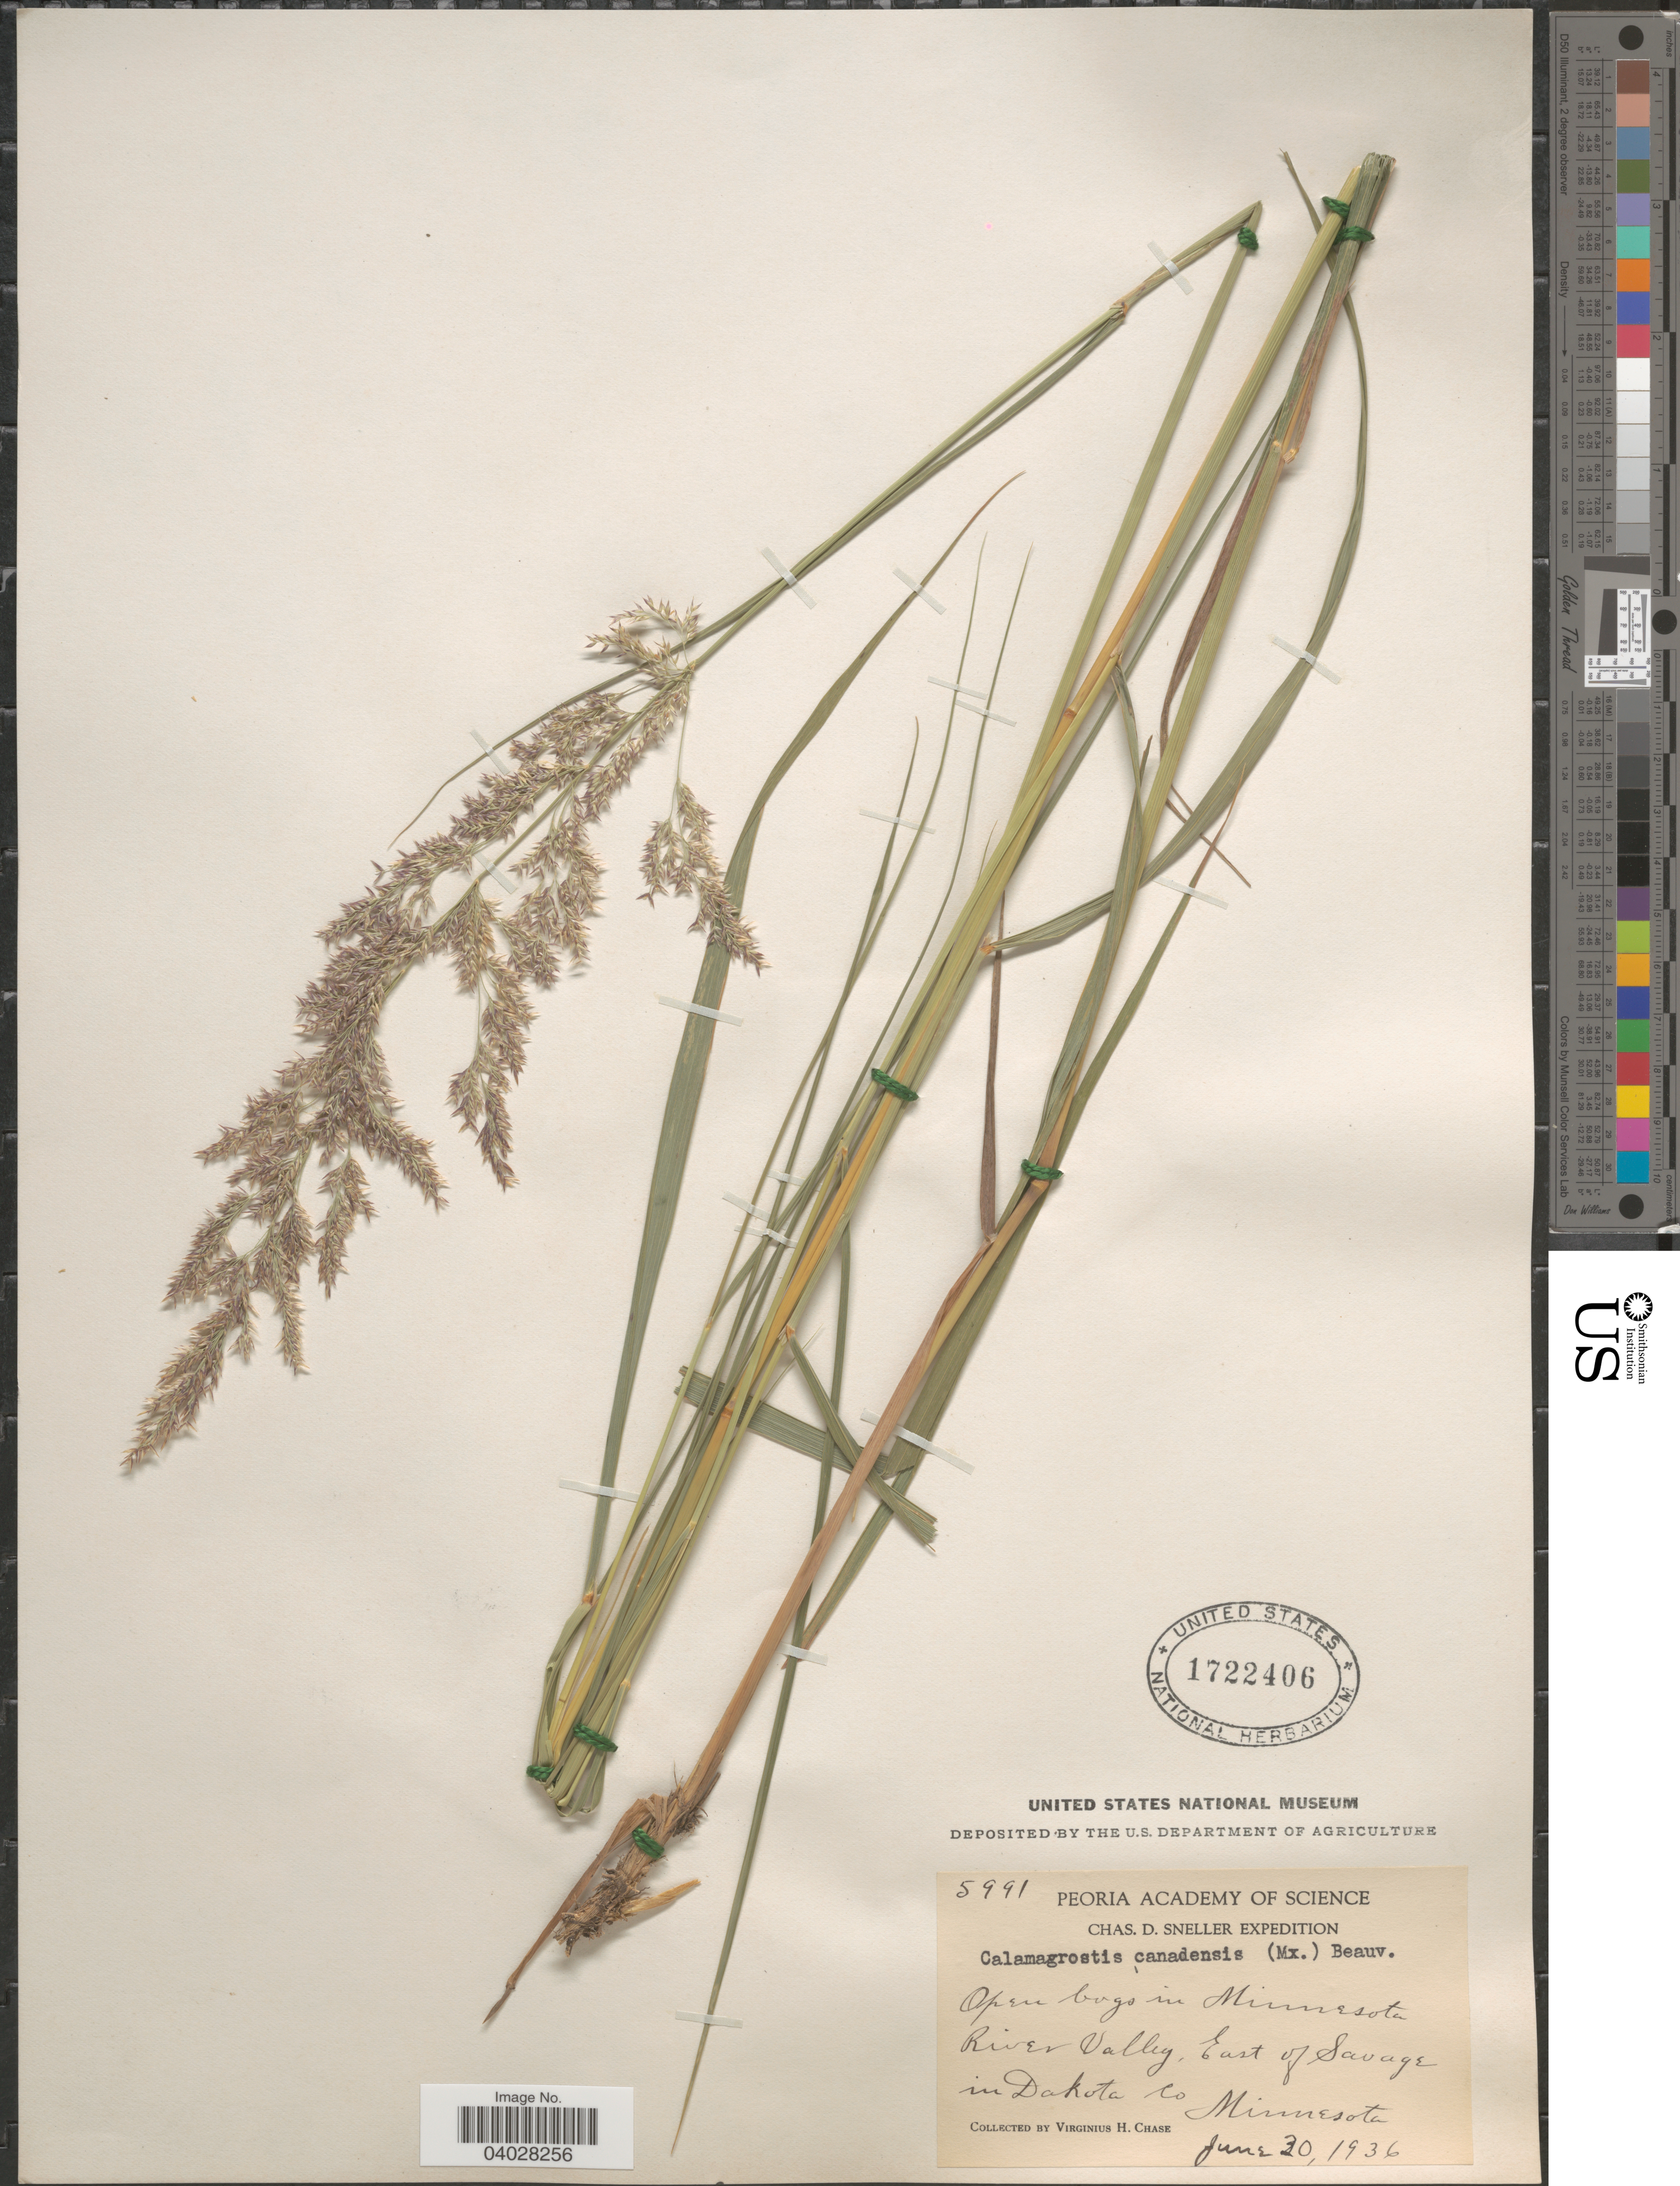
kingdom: Plantae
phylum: Tracheophyta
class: Liliopsida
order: Poales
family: Poaceae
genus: Calamagrostis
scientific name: Calamagrostis canadensis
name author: (Michx.) P. Beauv.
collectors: V. H. Chase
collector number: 5991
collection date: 1936-06-30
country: United States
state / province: Minnesota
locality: In Minnesota River Valley, East of Savage in Dakota Co.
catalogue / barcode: US 1722406